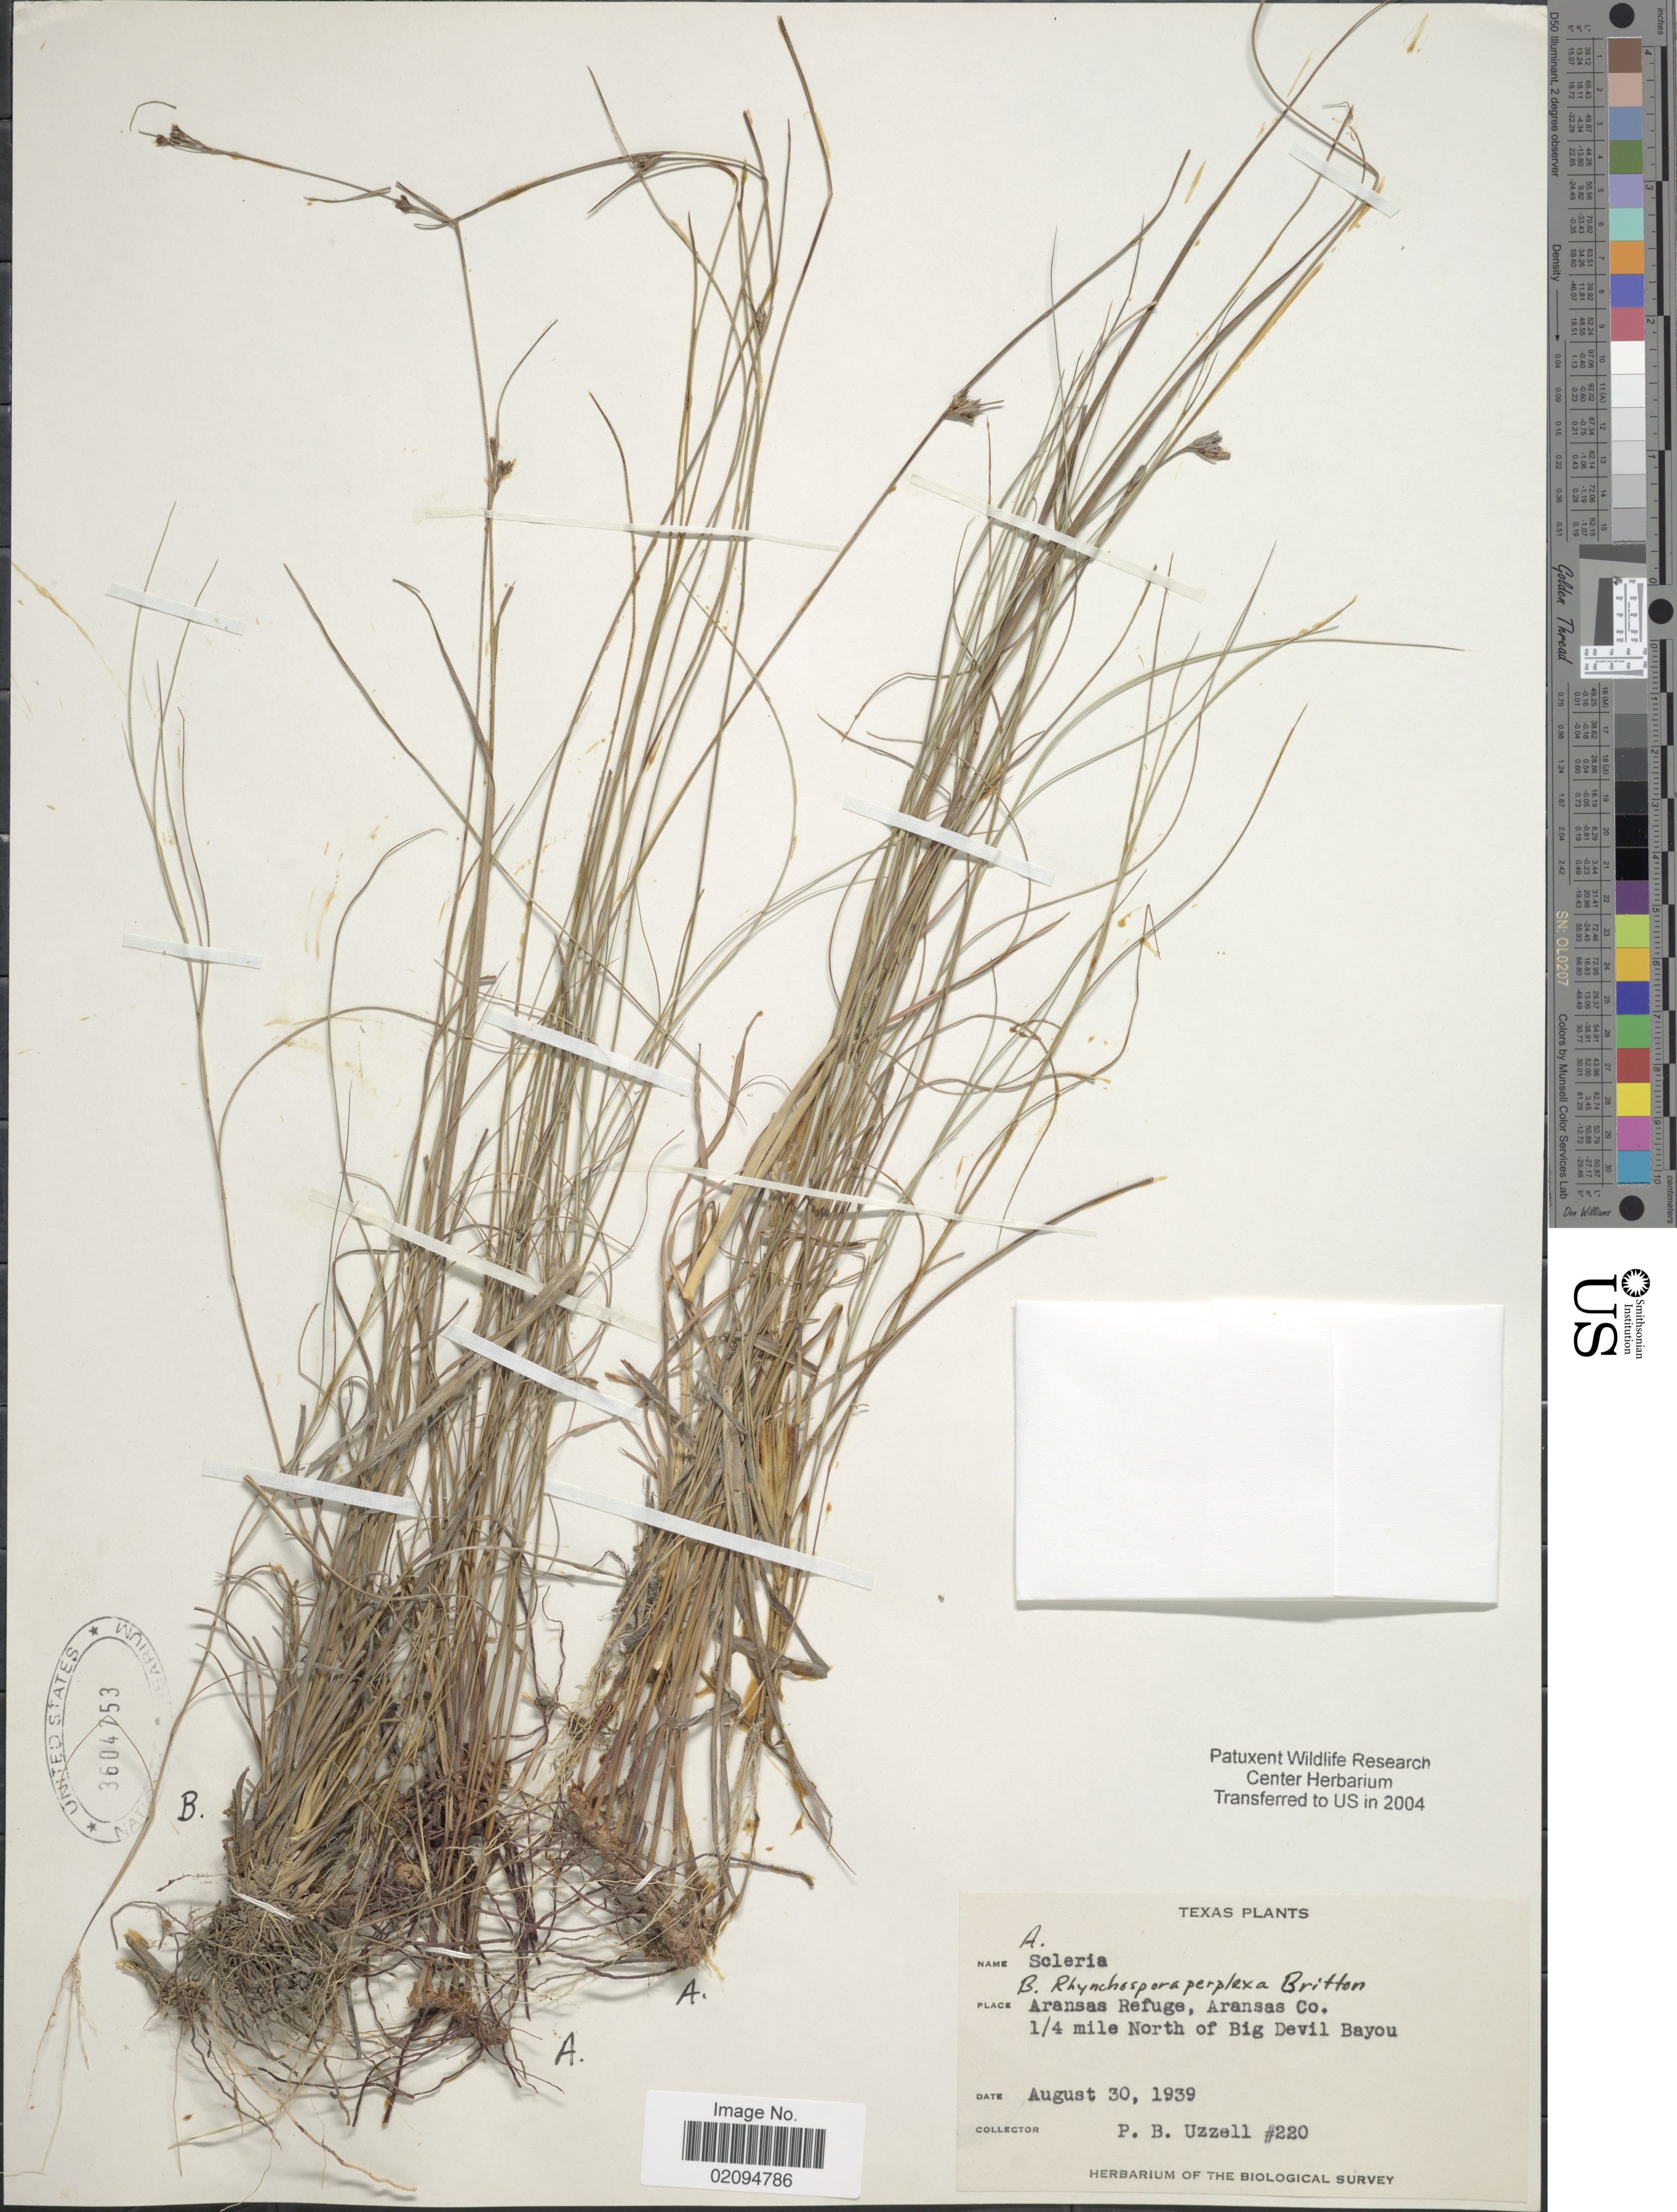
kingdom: Plantae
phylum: Tracheophyta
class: Liliopsida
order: Poales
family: Cyperaceae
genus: Rhynchospora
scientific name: Rhynchospora perplexa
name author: Britton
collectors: P. Uzzell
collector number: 220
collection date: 1939-08-30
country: United States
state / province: Texas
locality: Aransas Refuge, Aransas Co. 1/4 mile North of Big Devil Bayou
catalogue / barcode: US 3604753